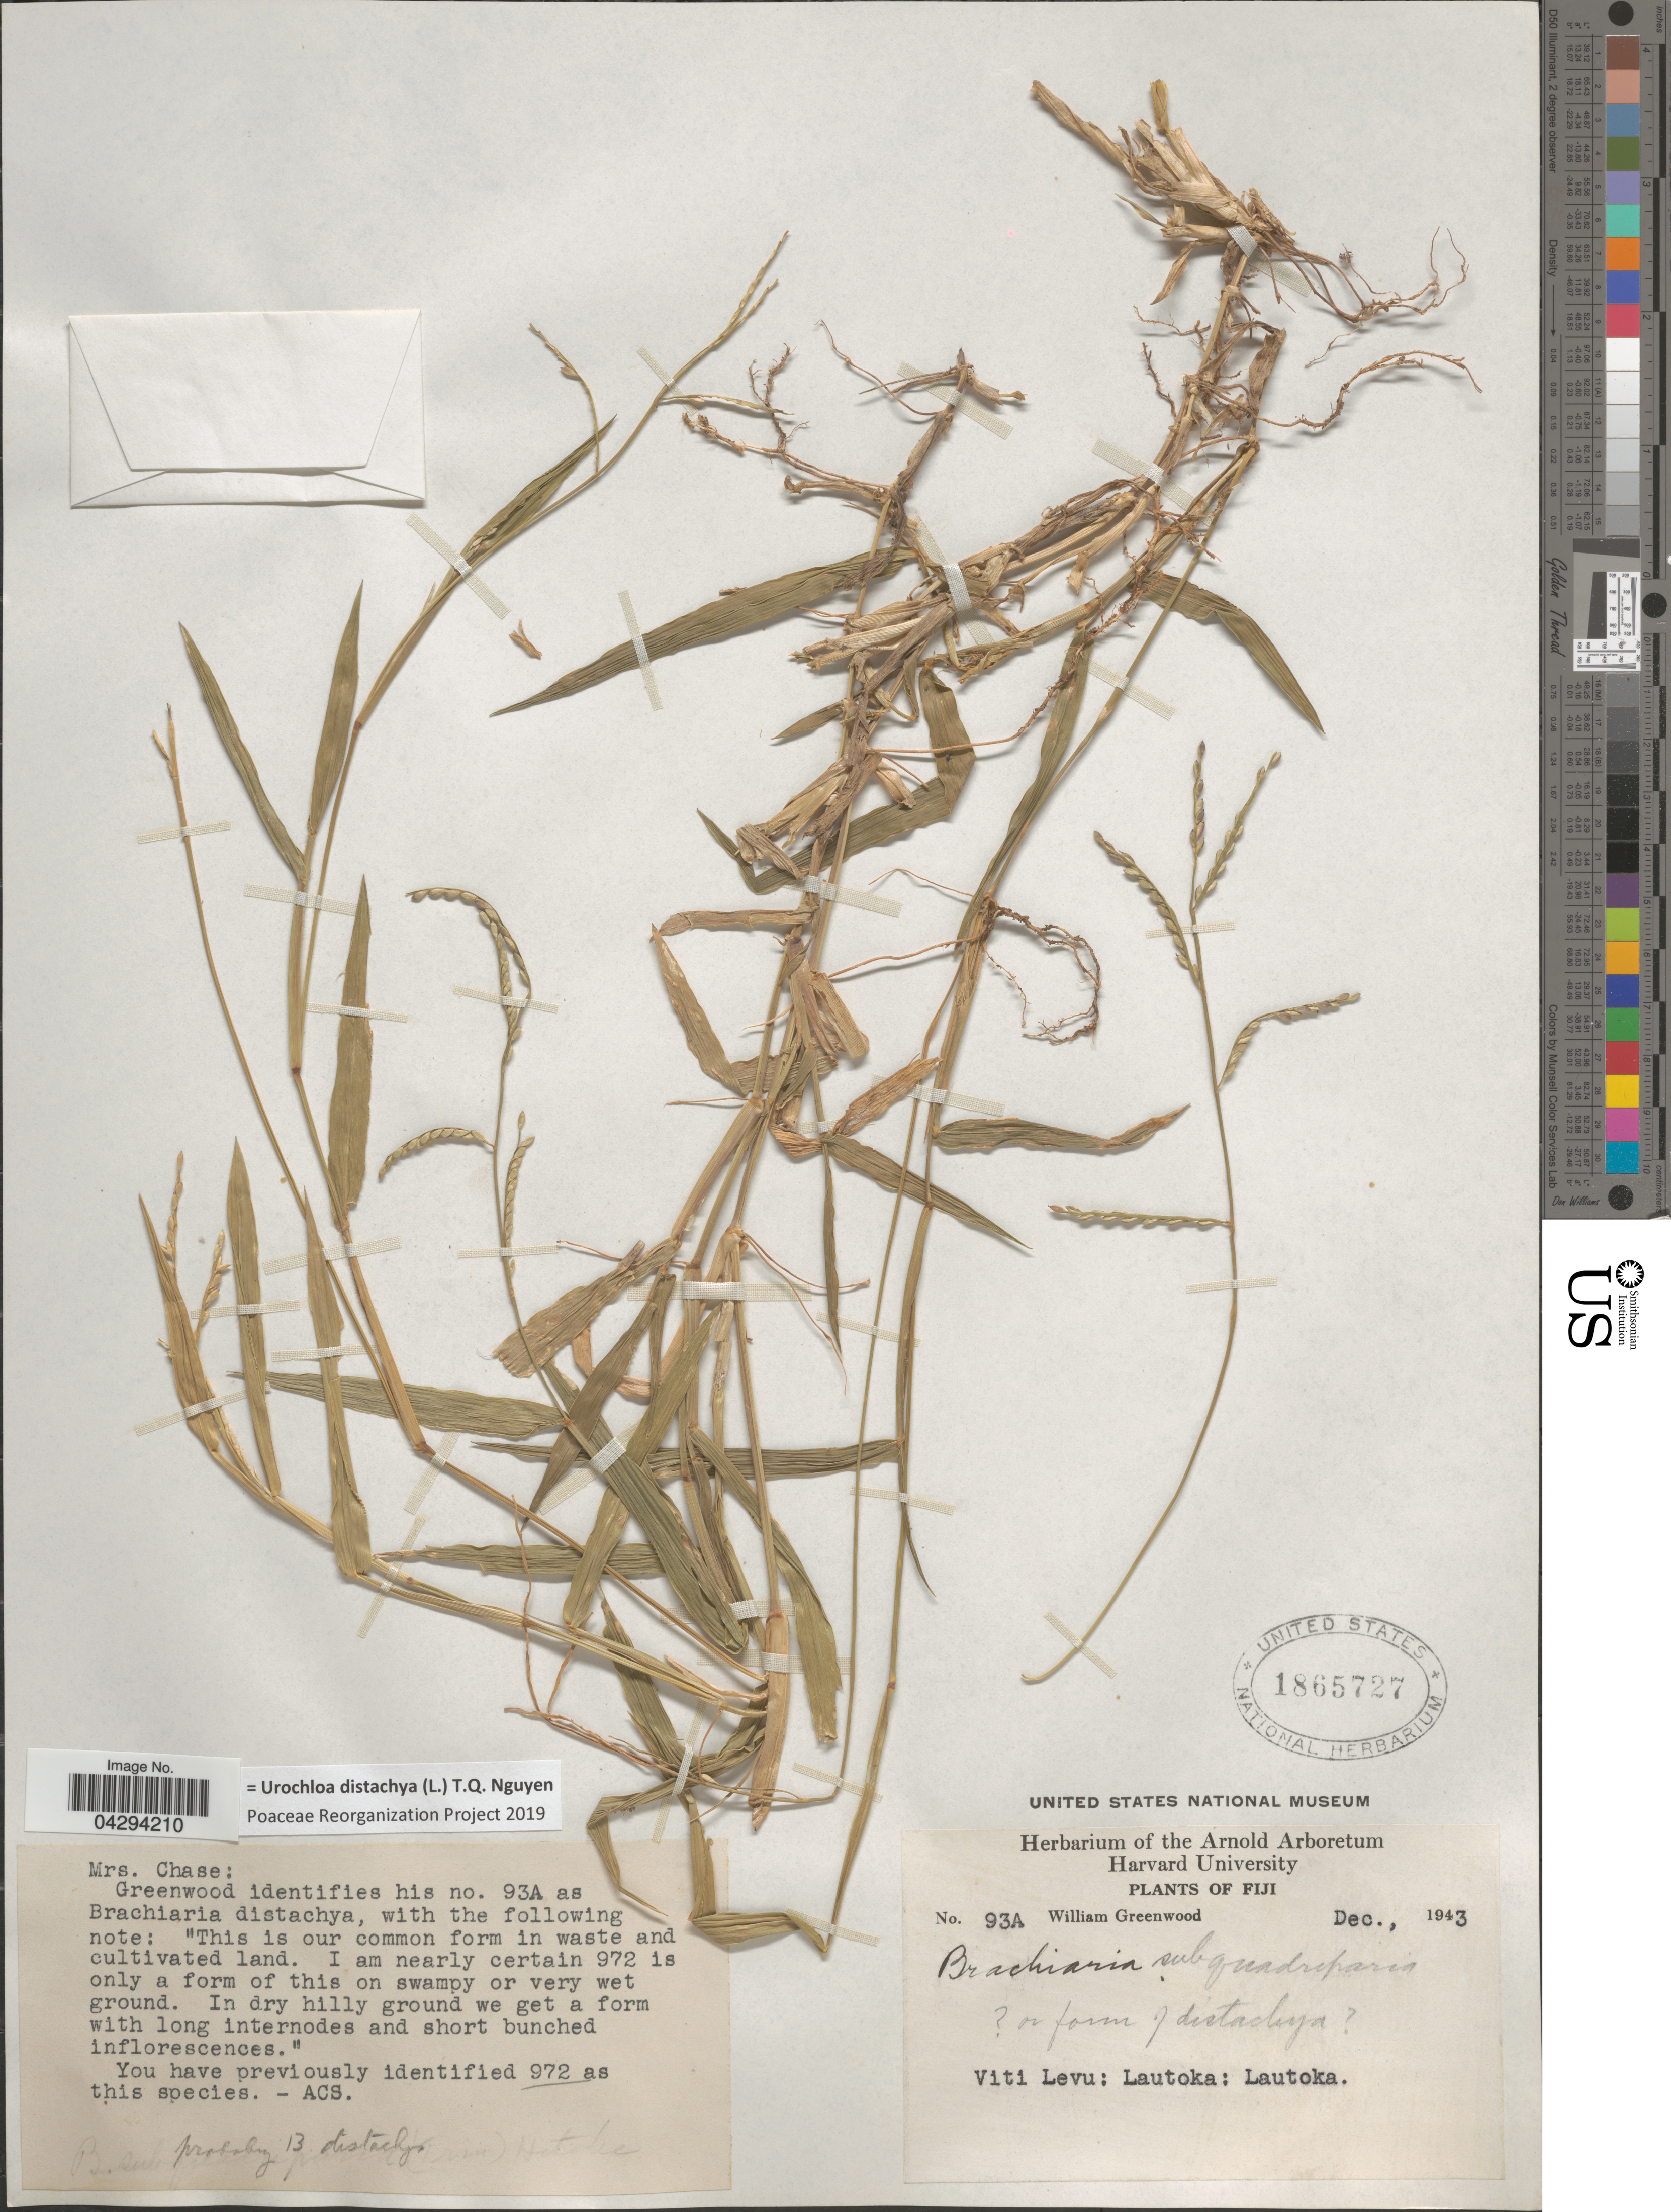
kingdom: Plantae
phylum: Tracheophyta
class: Liliopsida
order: Poales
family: Poaceae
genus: Urochloa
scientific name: Urochloa distachya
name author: (L.) T.Q. Nguyen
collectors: W. Greenwood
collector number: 93a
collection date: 1943-12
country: Fiji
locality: Viti Levu: Lautoka: Lautoka.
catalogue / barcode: US 1865727